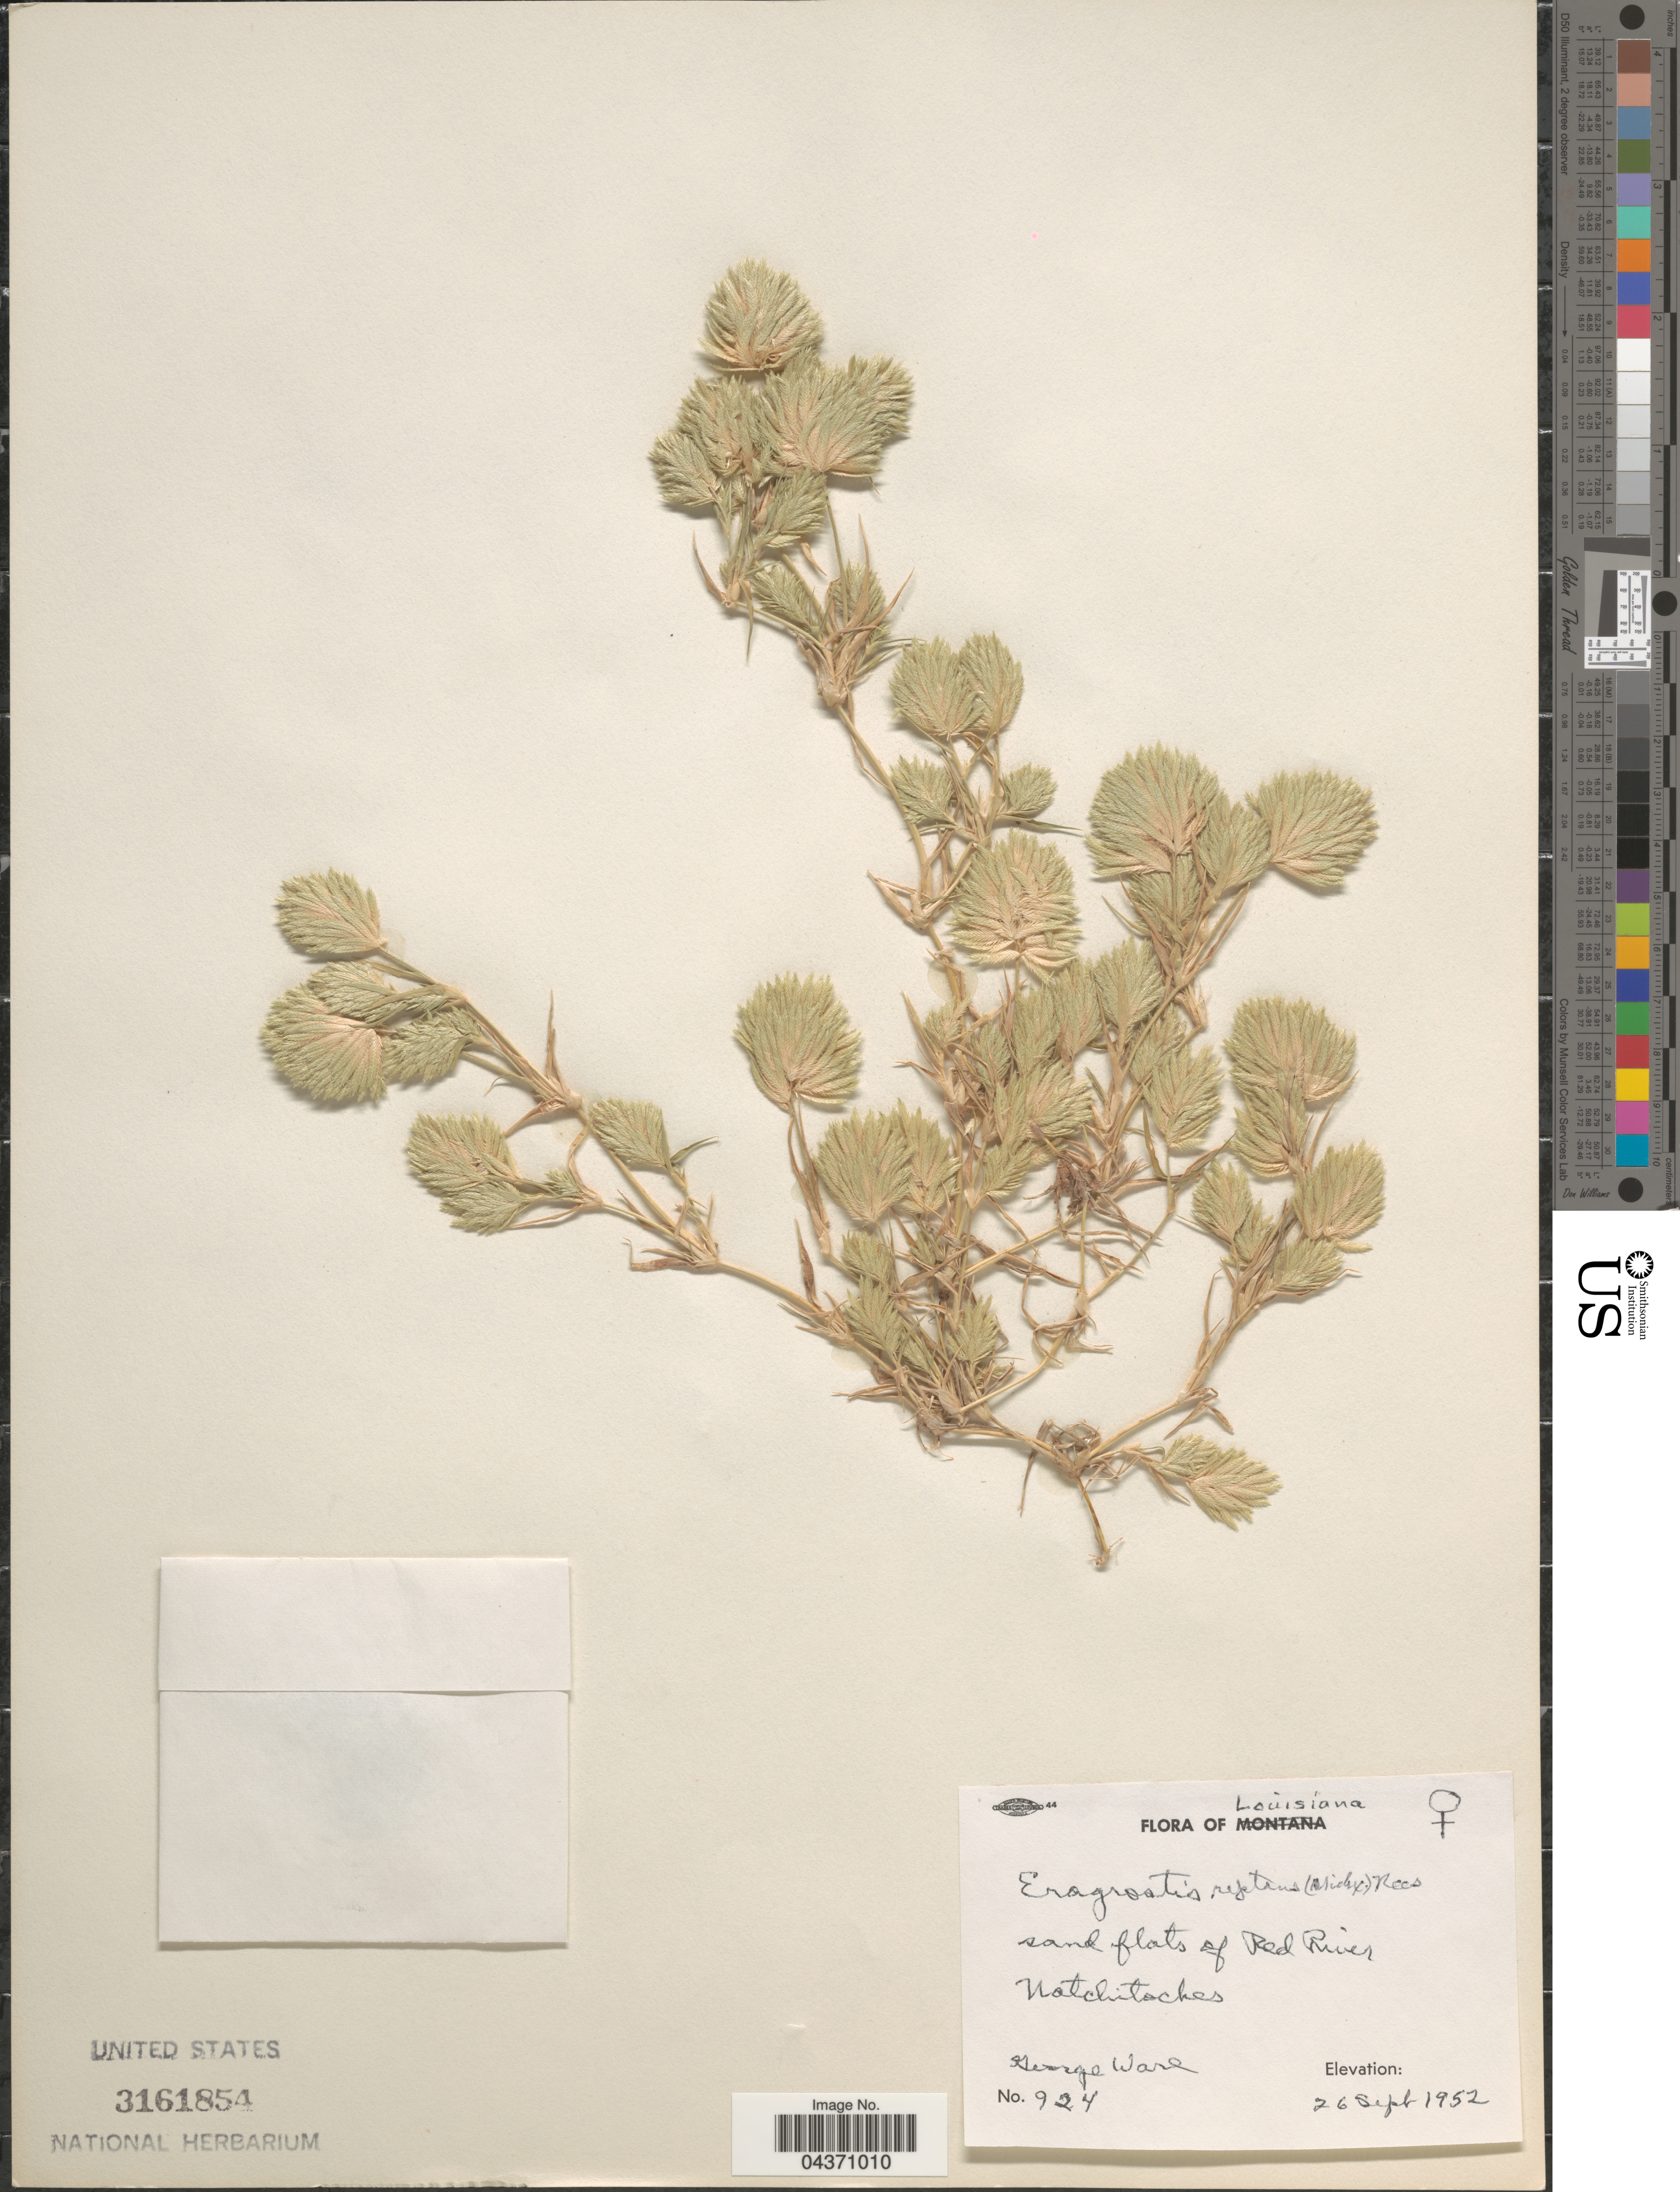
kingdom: Plantae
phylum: Tracheophyta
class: Liliopsida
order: Poales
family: Poaceae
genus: Eragrostis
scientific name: Eragrostis reptans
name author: (Michx.) Nees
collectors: G. Ware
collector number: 924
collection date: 1952-09-26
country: United States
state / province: Louisiana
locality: Sand flats of Red River Natchitoches.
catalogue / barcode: US 3161854